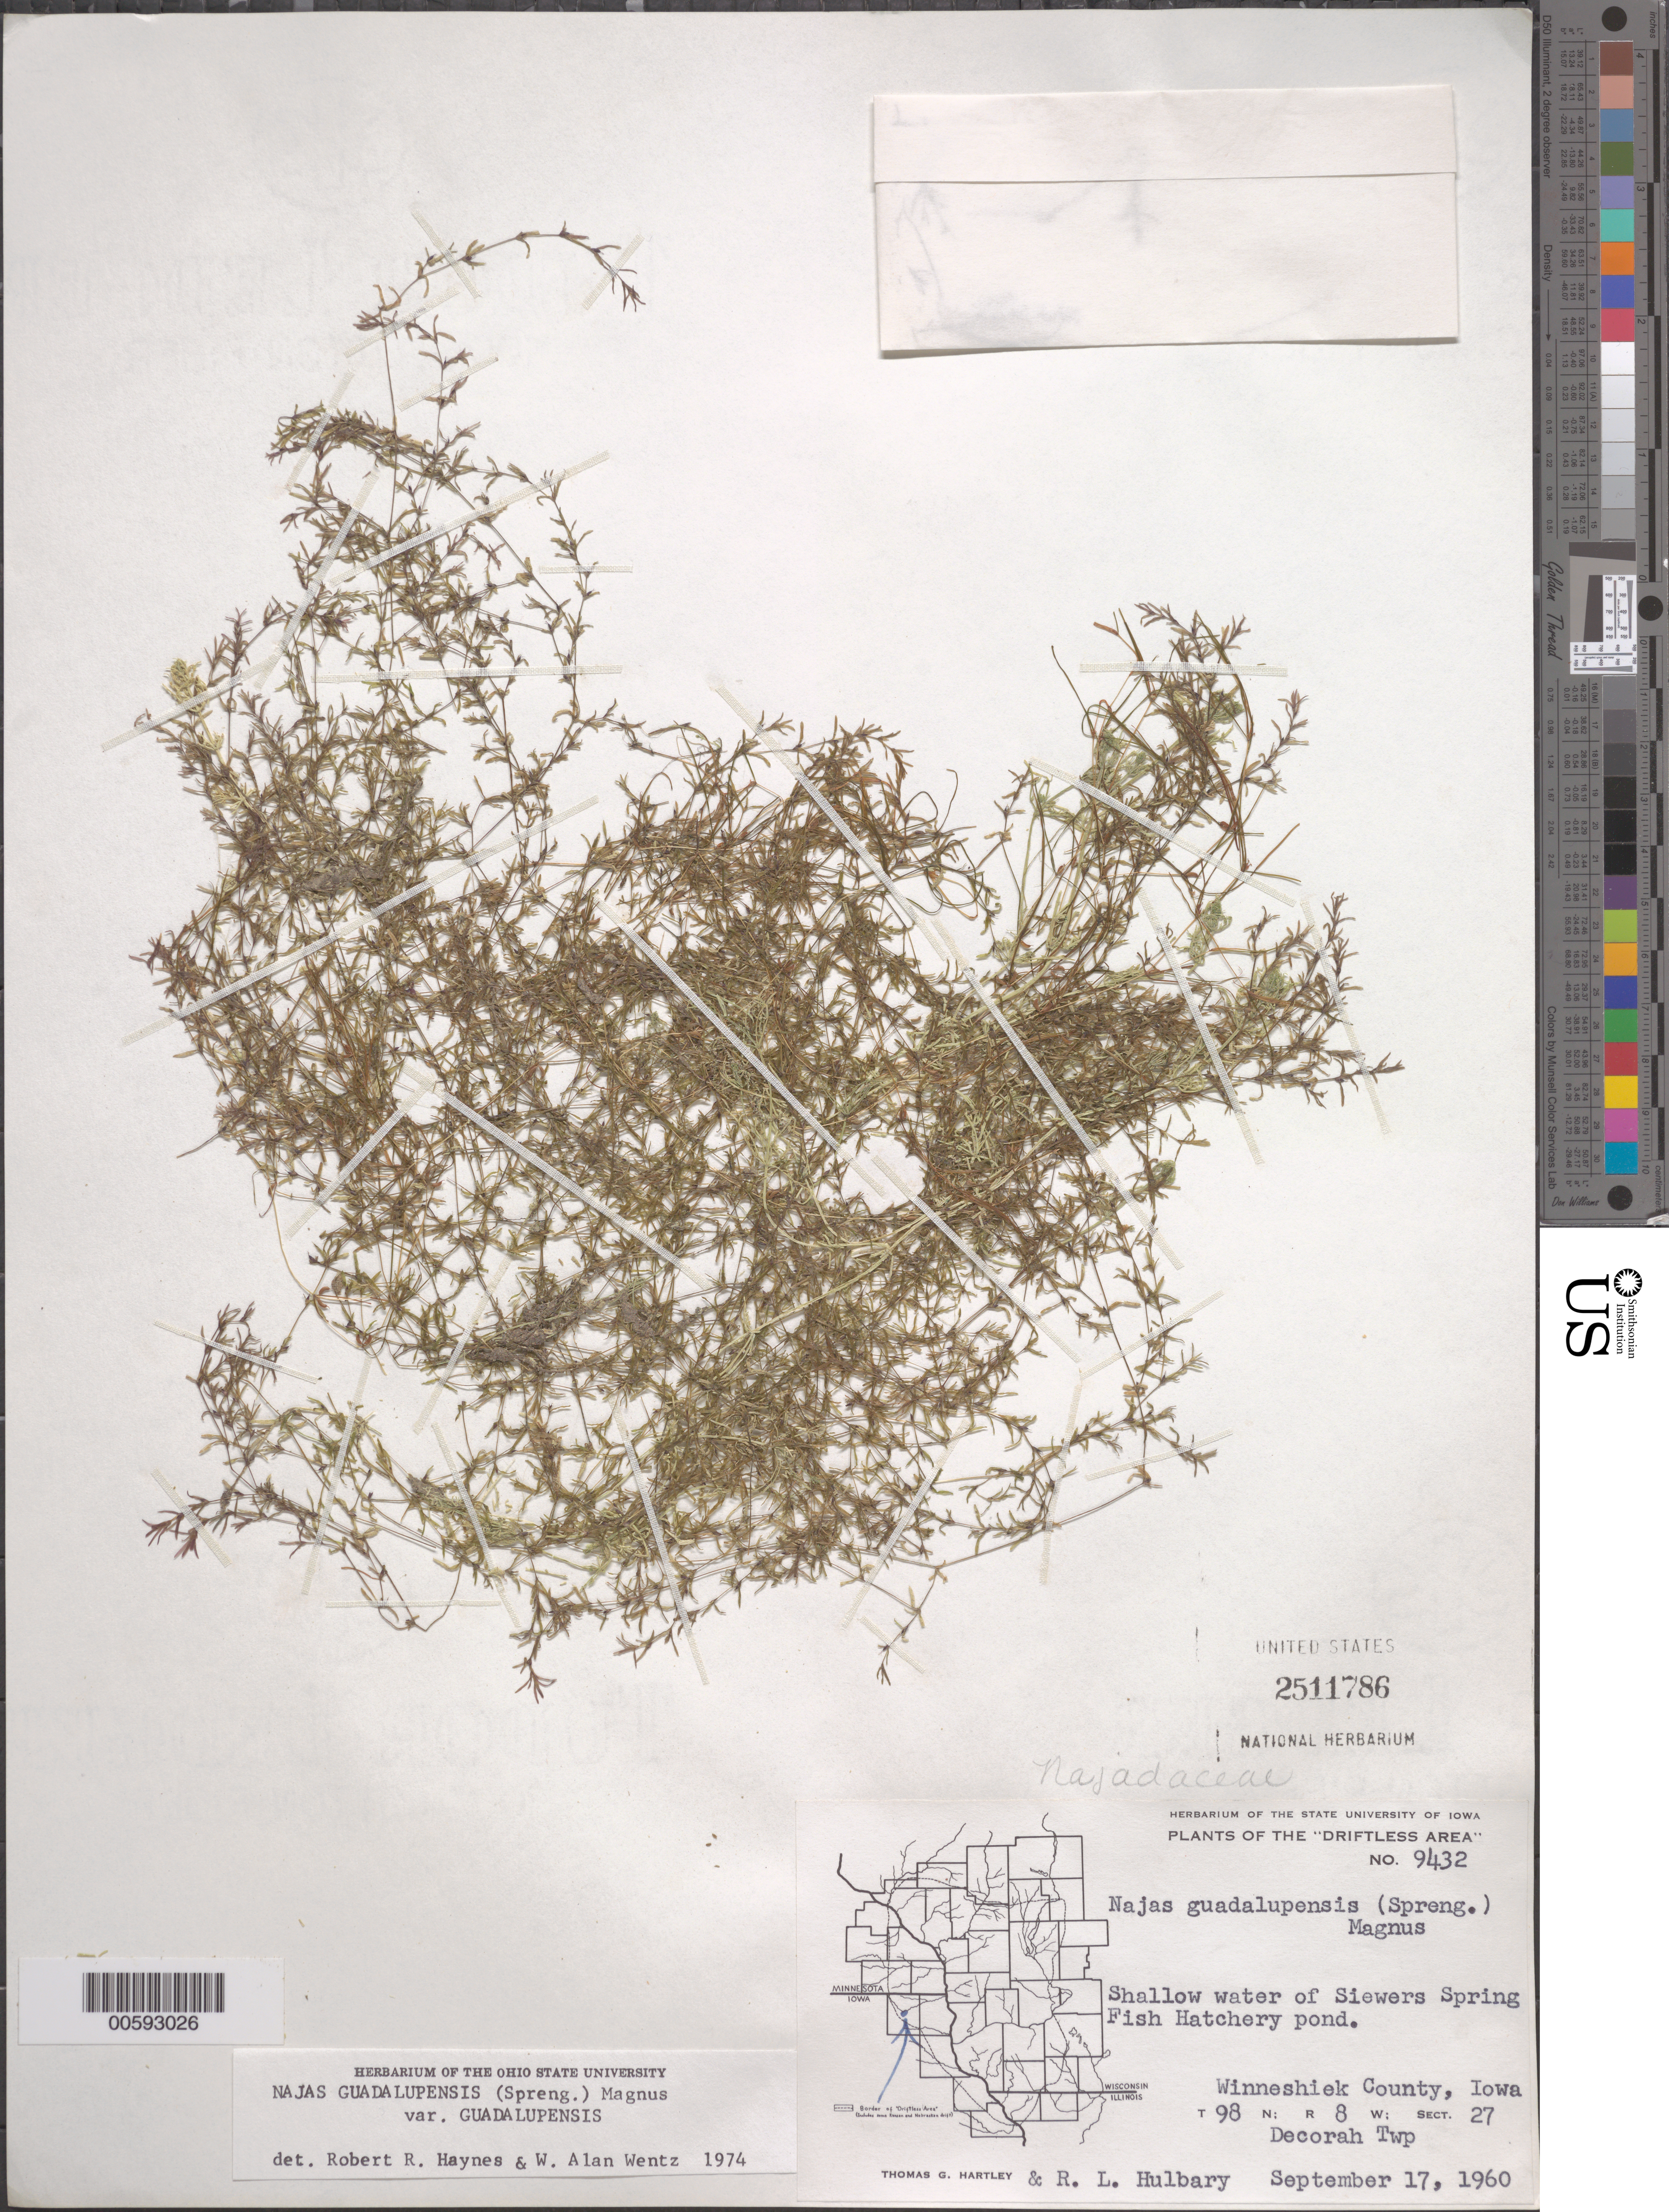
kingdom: Plantae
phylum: Tracheophyta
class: Liliopsida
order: Alismatales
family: Hydrocharitaceae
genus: Najas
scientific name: Najas guadalupensis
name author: (Spreng.) Magnus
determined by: Haynes, R. R.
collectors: T. G. Hartley & R. Hulbary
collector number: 9432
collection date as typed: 17 Sep 1960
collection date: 1960-09-17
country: United States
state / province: Iowa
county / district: Winneshiek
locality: Decorah Twp, Siewers Spring Fish Hatchery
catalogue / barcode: US 2511786